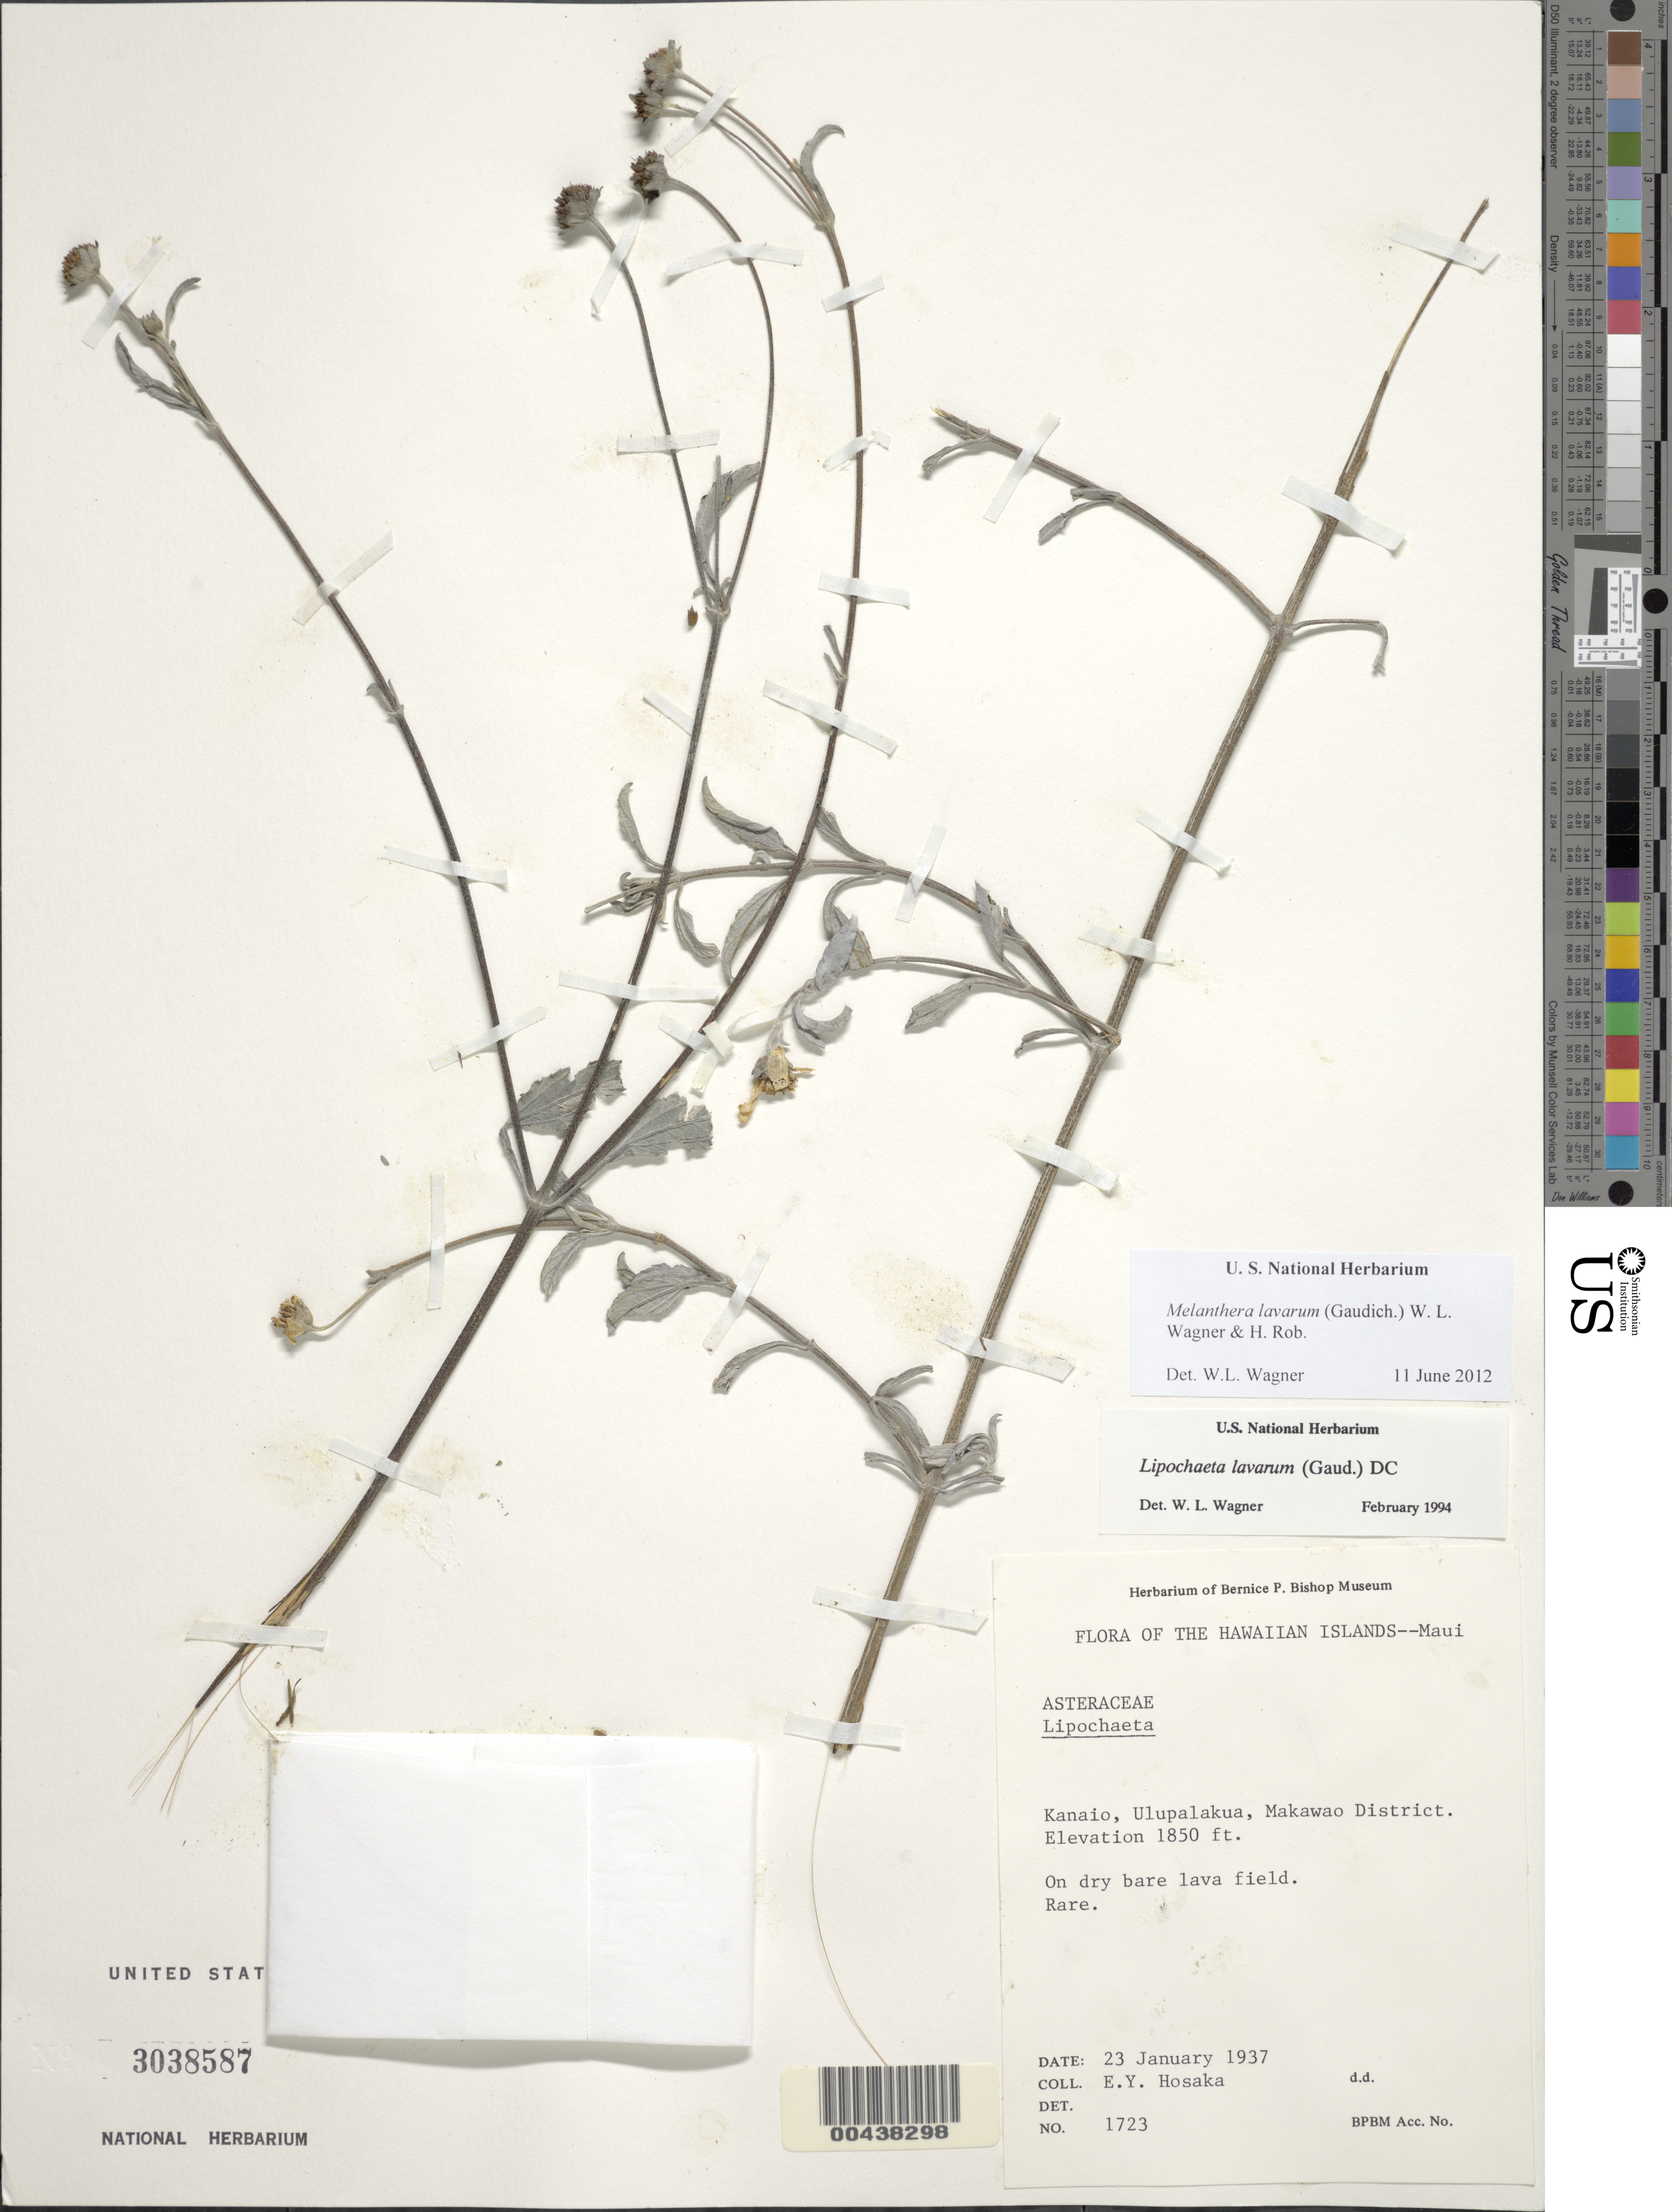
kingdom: Plantae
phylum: Tracheophyta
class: Magnoliopsida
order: Asterales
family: Asteraceae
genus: Wollastonia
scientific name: Wollastonia lavarum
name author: (Gaudich.) Orchard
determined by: Wagner, W. L., (BOT), Smithsonian Institution - National Museum of Natural History (UNITED STATES)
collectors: E. Y. Hosaka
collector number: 1723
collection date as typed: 23 Jan 1937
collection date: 1937-01-23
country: United States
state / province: Hawaii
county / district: Maui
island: Maui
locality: Kanaio, Ulupalakua, Makawao District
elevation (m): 564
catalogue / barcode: US 3038587